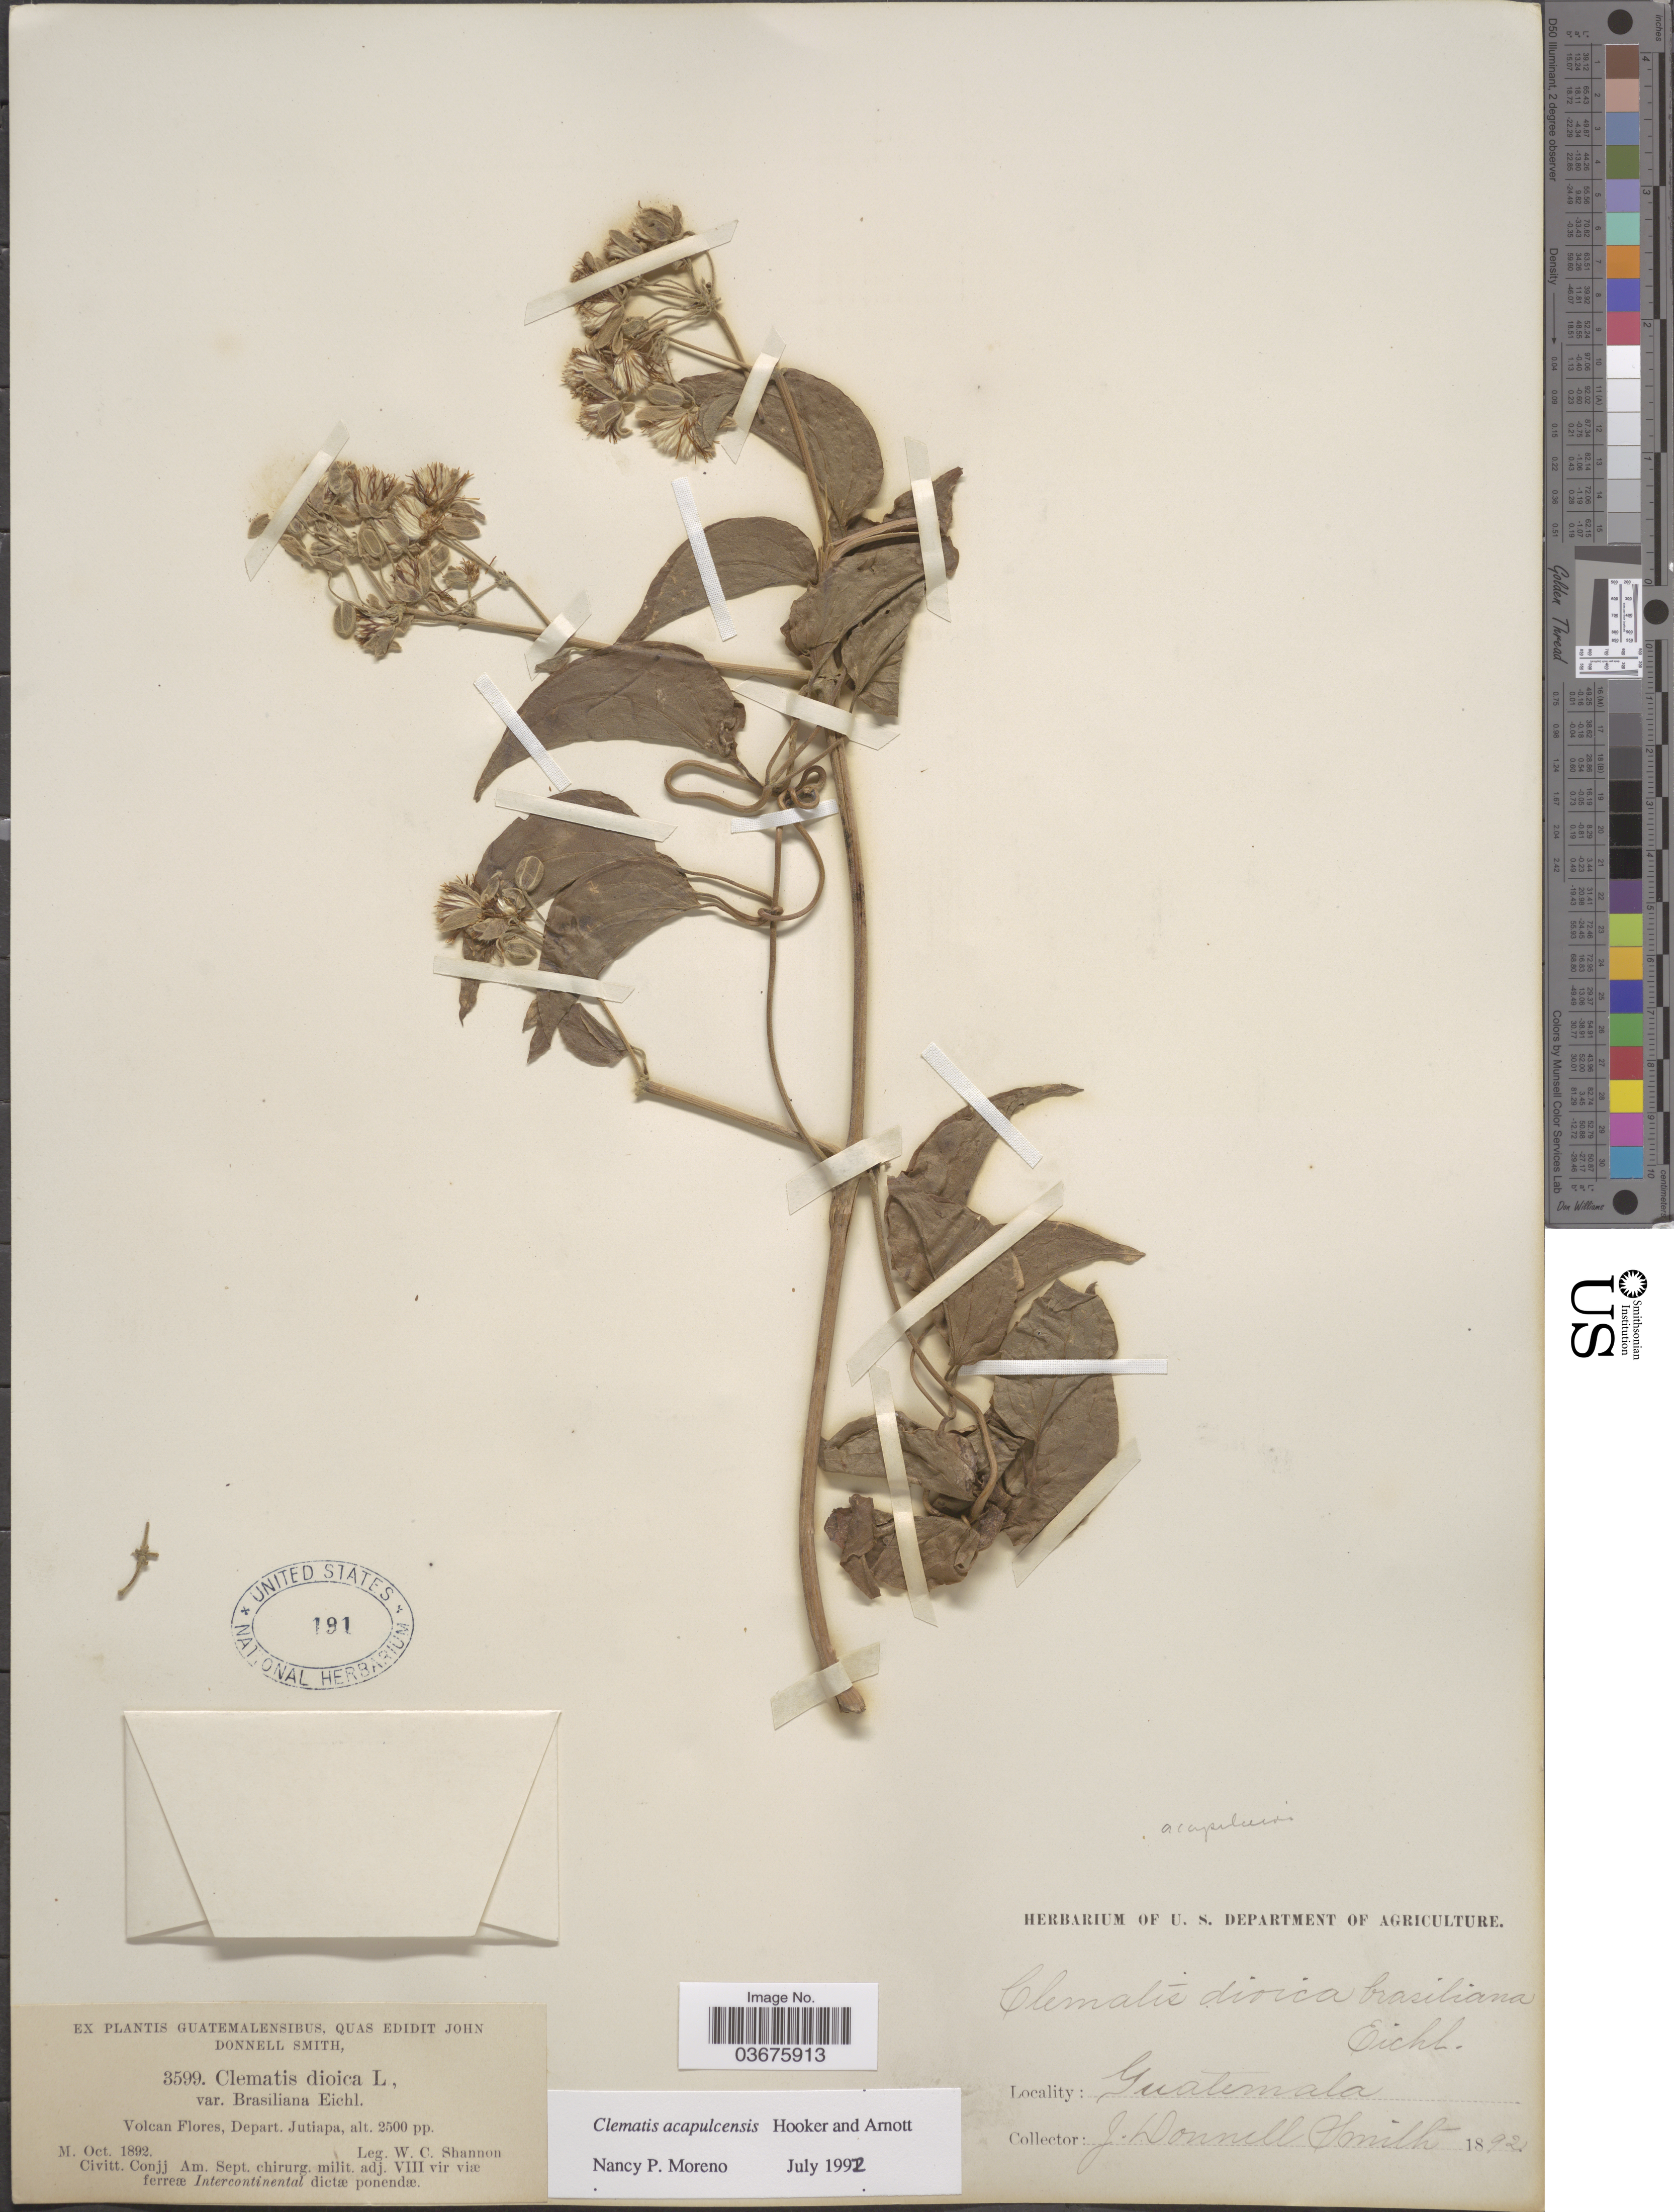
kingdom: Plantae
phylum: Tracheophyta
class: Magnoliopsida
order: Ranunculales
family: Ranunculaceae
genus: Clematis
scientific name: Clematis acapulcensis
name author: Hook. & Arn.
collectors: W. C. Shannon & J. Donnell Smith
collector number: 3599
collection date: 1892-10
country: Guatemala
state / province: Jutiapa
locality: Volcan Flores, Depart. Jutiapa.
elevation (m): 762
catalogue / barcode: US 191